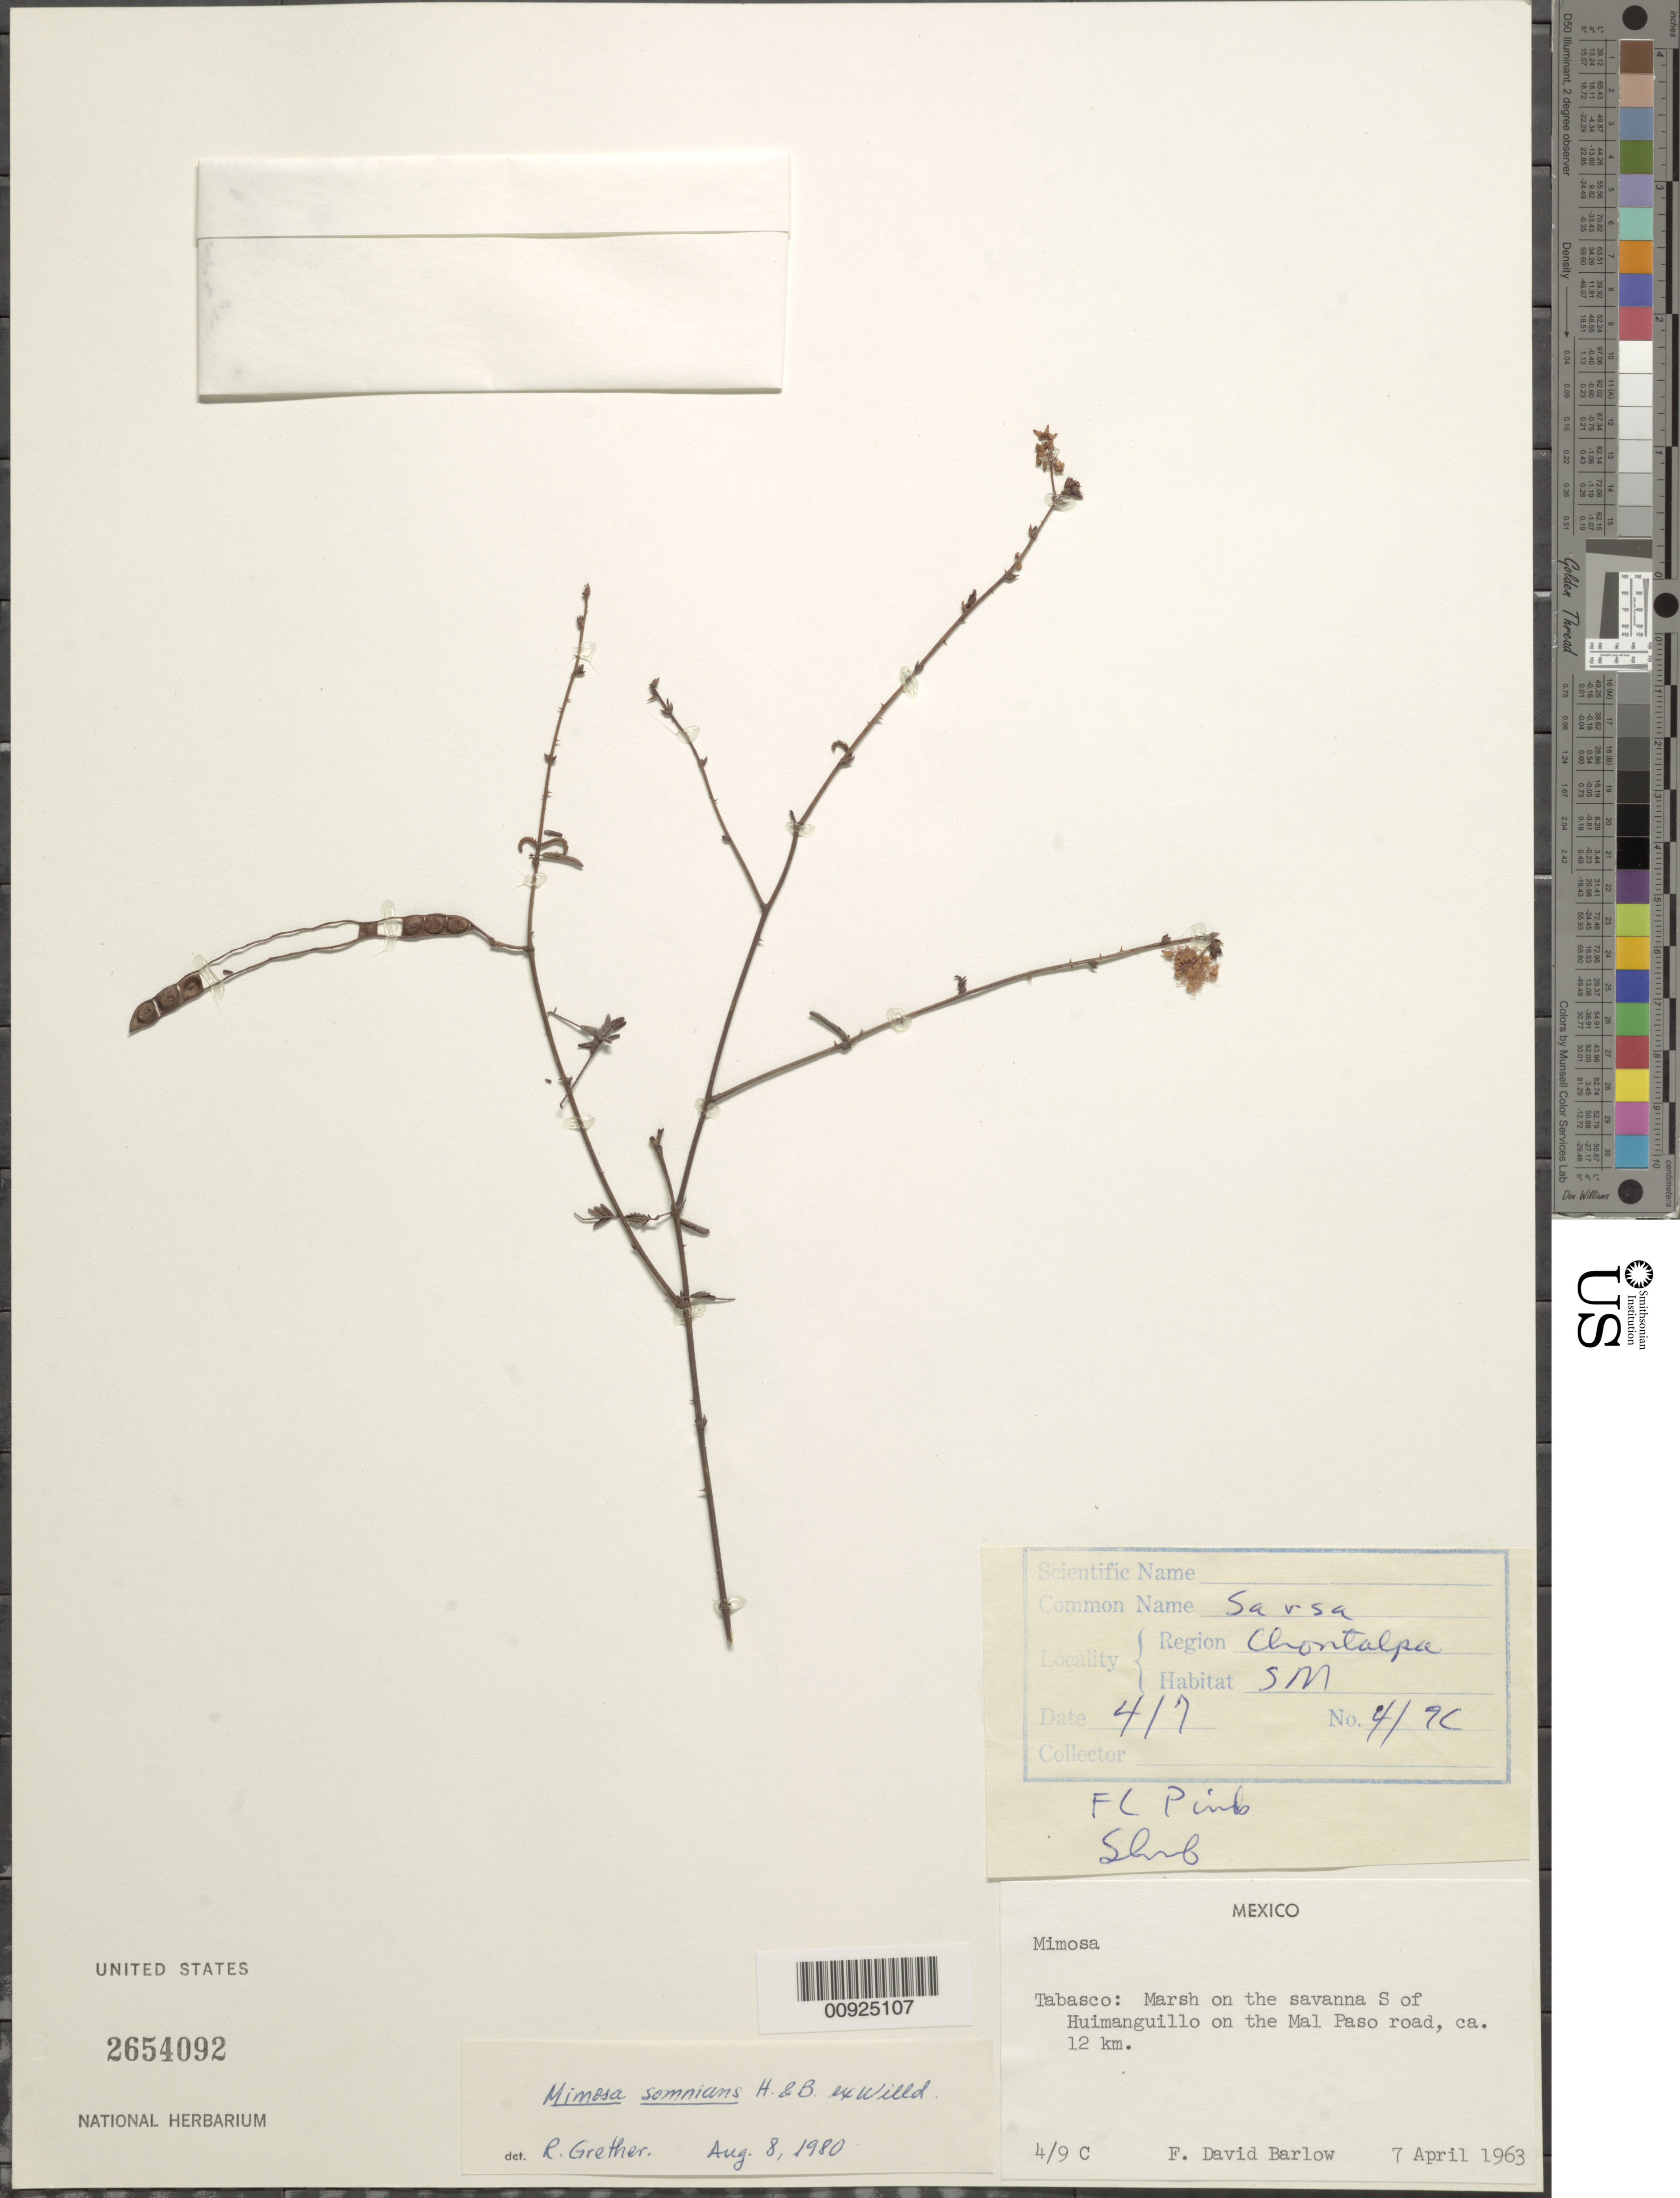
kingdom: Plantae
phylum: Tracheophyta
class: Magnoliopsida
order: Fabales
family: Fabaceae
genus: Mimosa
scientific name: Mimosa somnians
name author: Humb. & Bonpl. ex Willd.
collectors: F. D. Barlow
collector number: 4/9 c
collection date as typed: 07 Apr 1963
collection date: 1963-04-07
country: Mexico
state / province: Tabasco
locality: Tabasco: Chontalpa, S of Huimanguillo on the Mal Paso road, ca. 12 km.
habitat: Marsh on the savanna.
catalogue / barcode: US 2654092